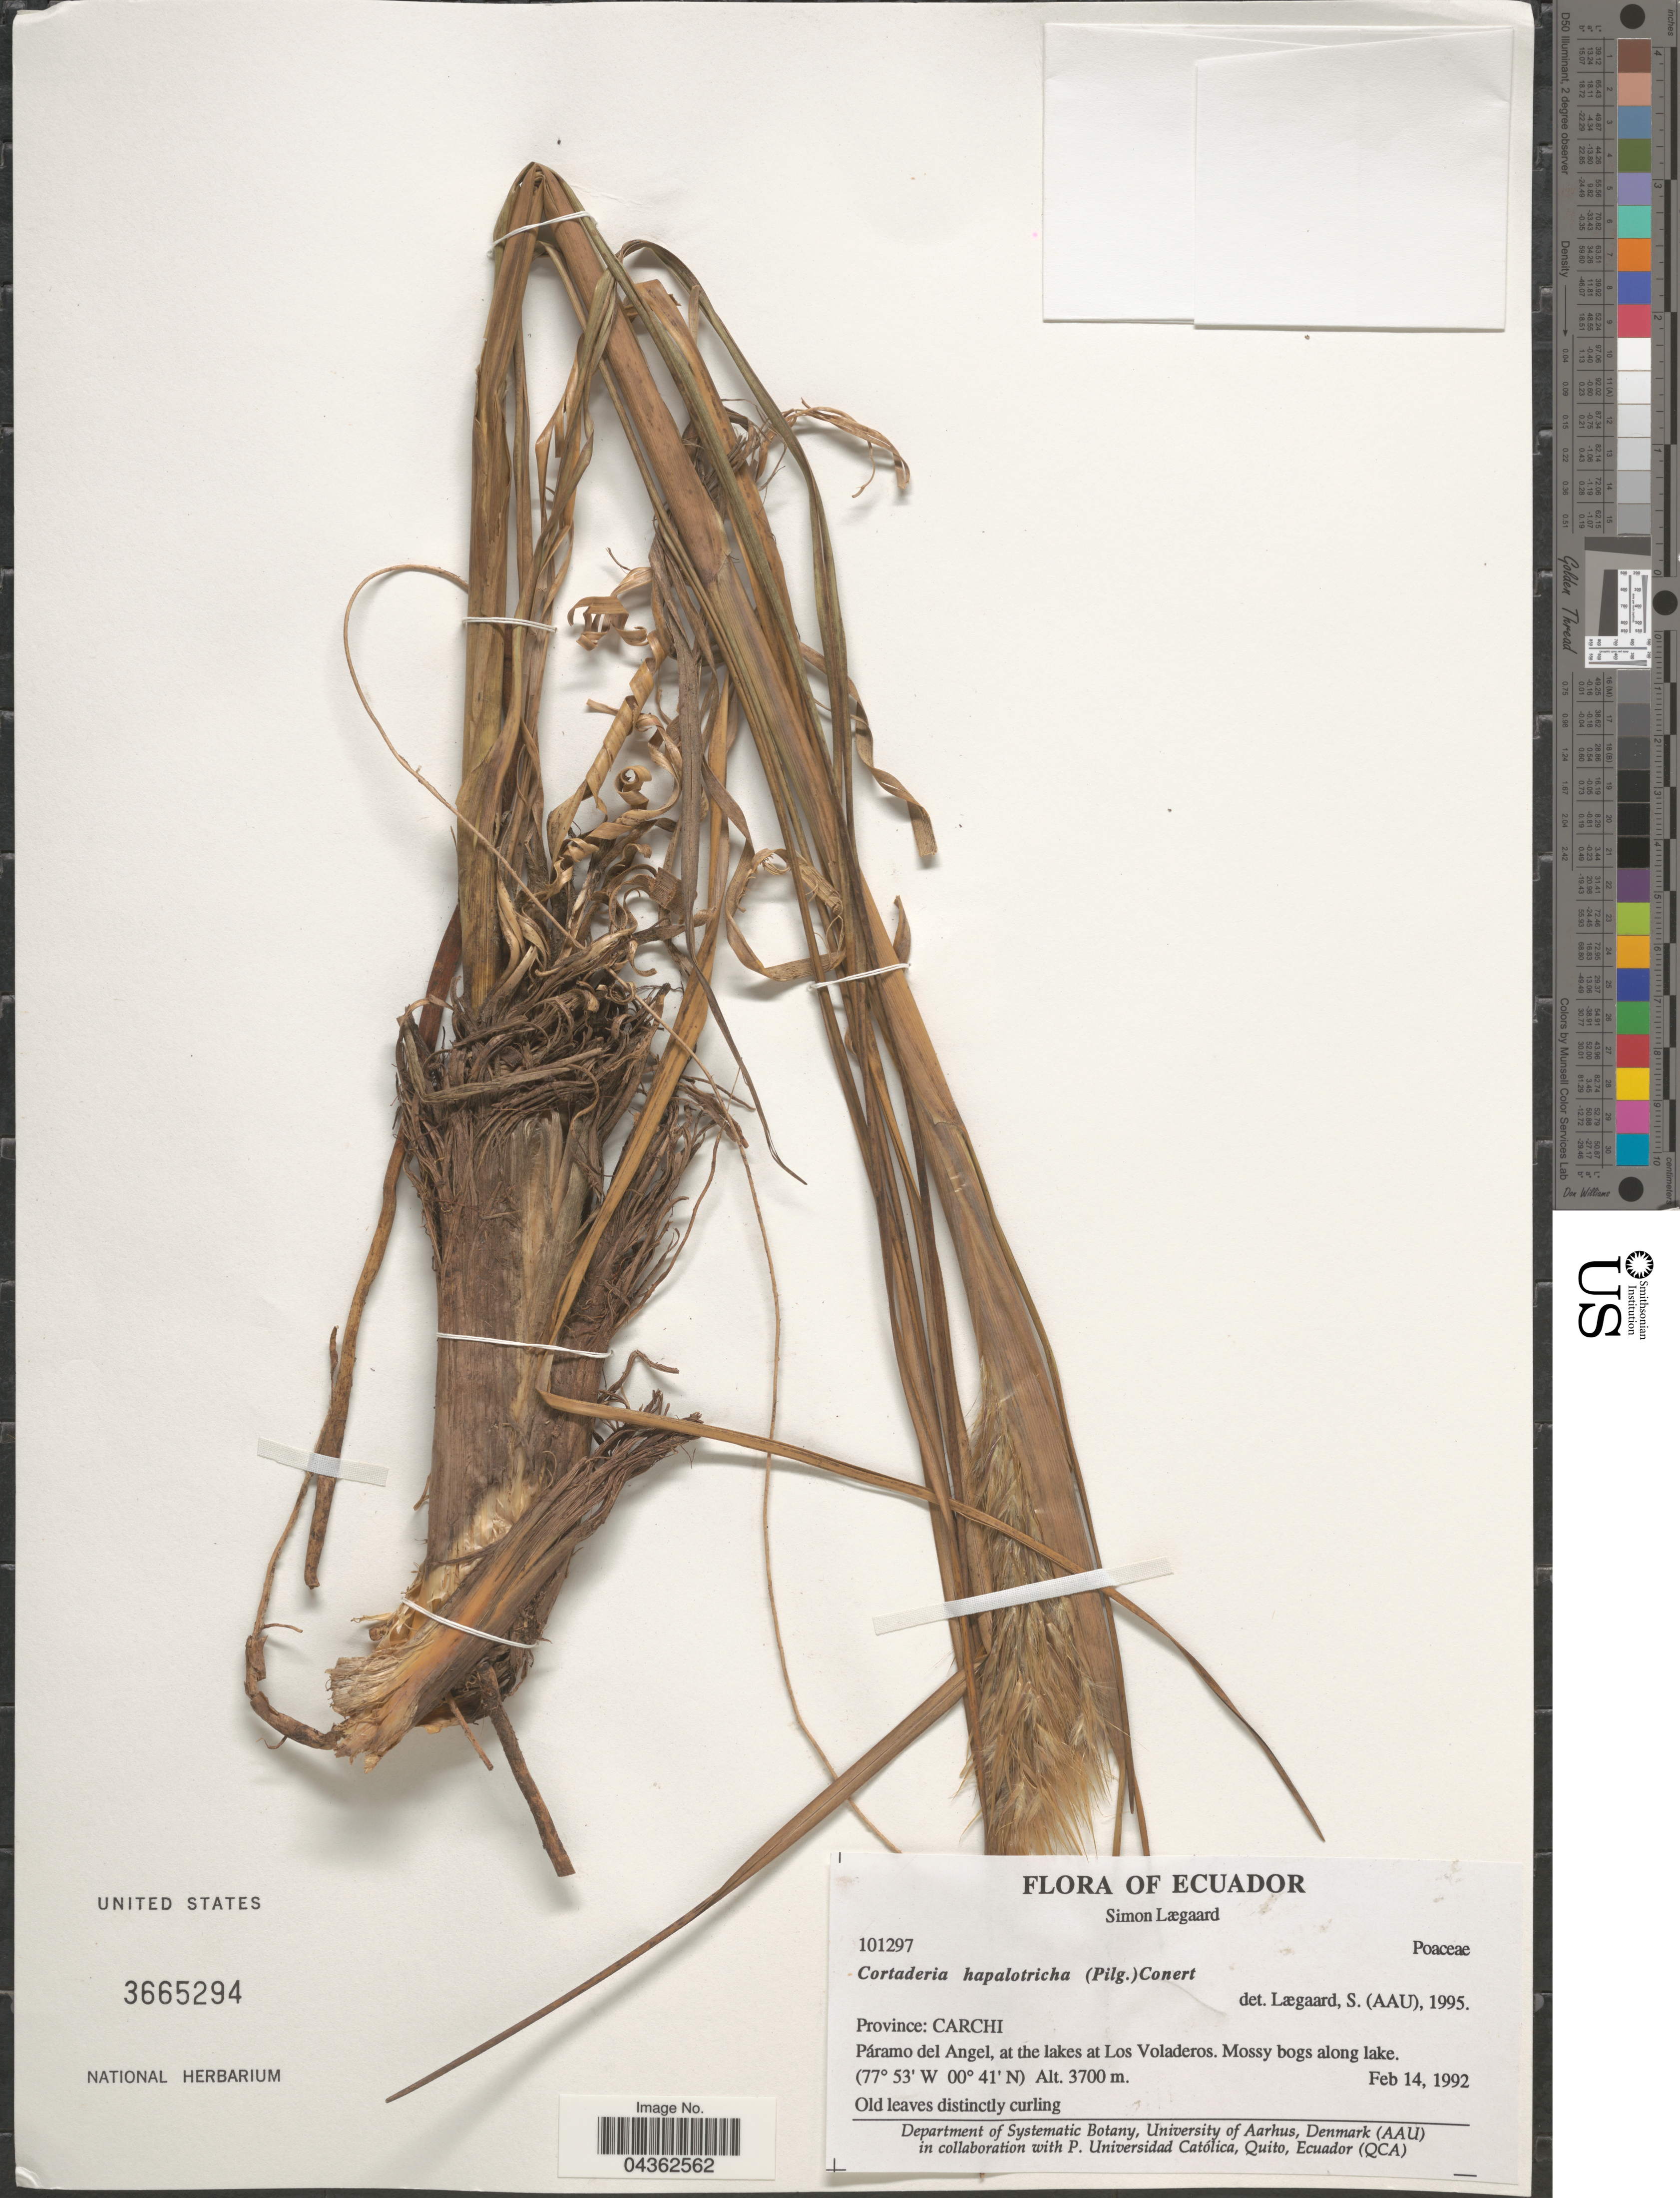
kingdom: Plantae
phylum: Tracheophyta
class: Liliopsida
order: Poales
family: Poaceae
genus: Cortaderia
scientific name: Cortaderia hapalotricha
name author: (Pilg.) Conert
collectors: S. Lægaard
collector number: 101297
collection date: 1992-02-14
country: Ecuador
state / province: Carchi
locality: Páramo del Angel, at the lakes at Los Voladeros.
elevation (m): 3700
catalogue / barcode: US 3665294